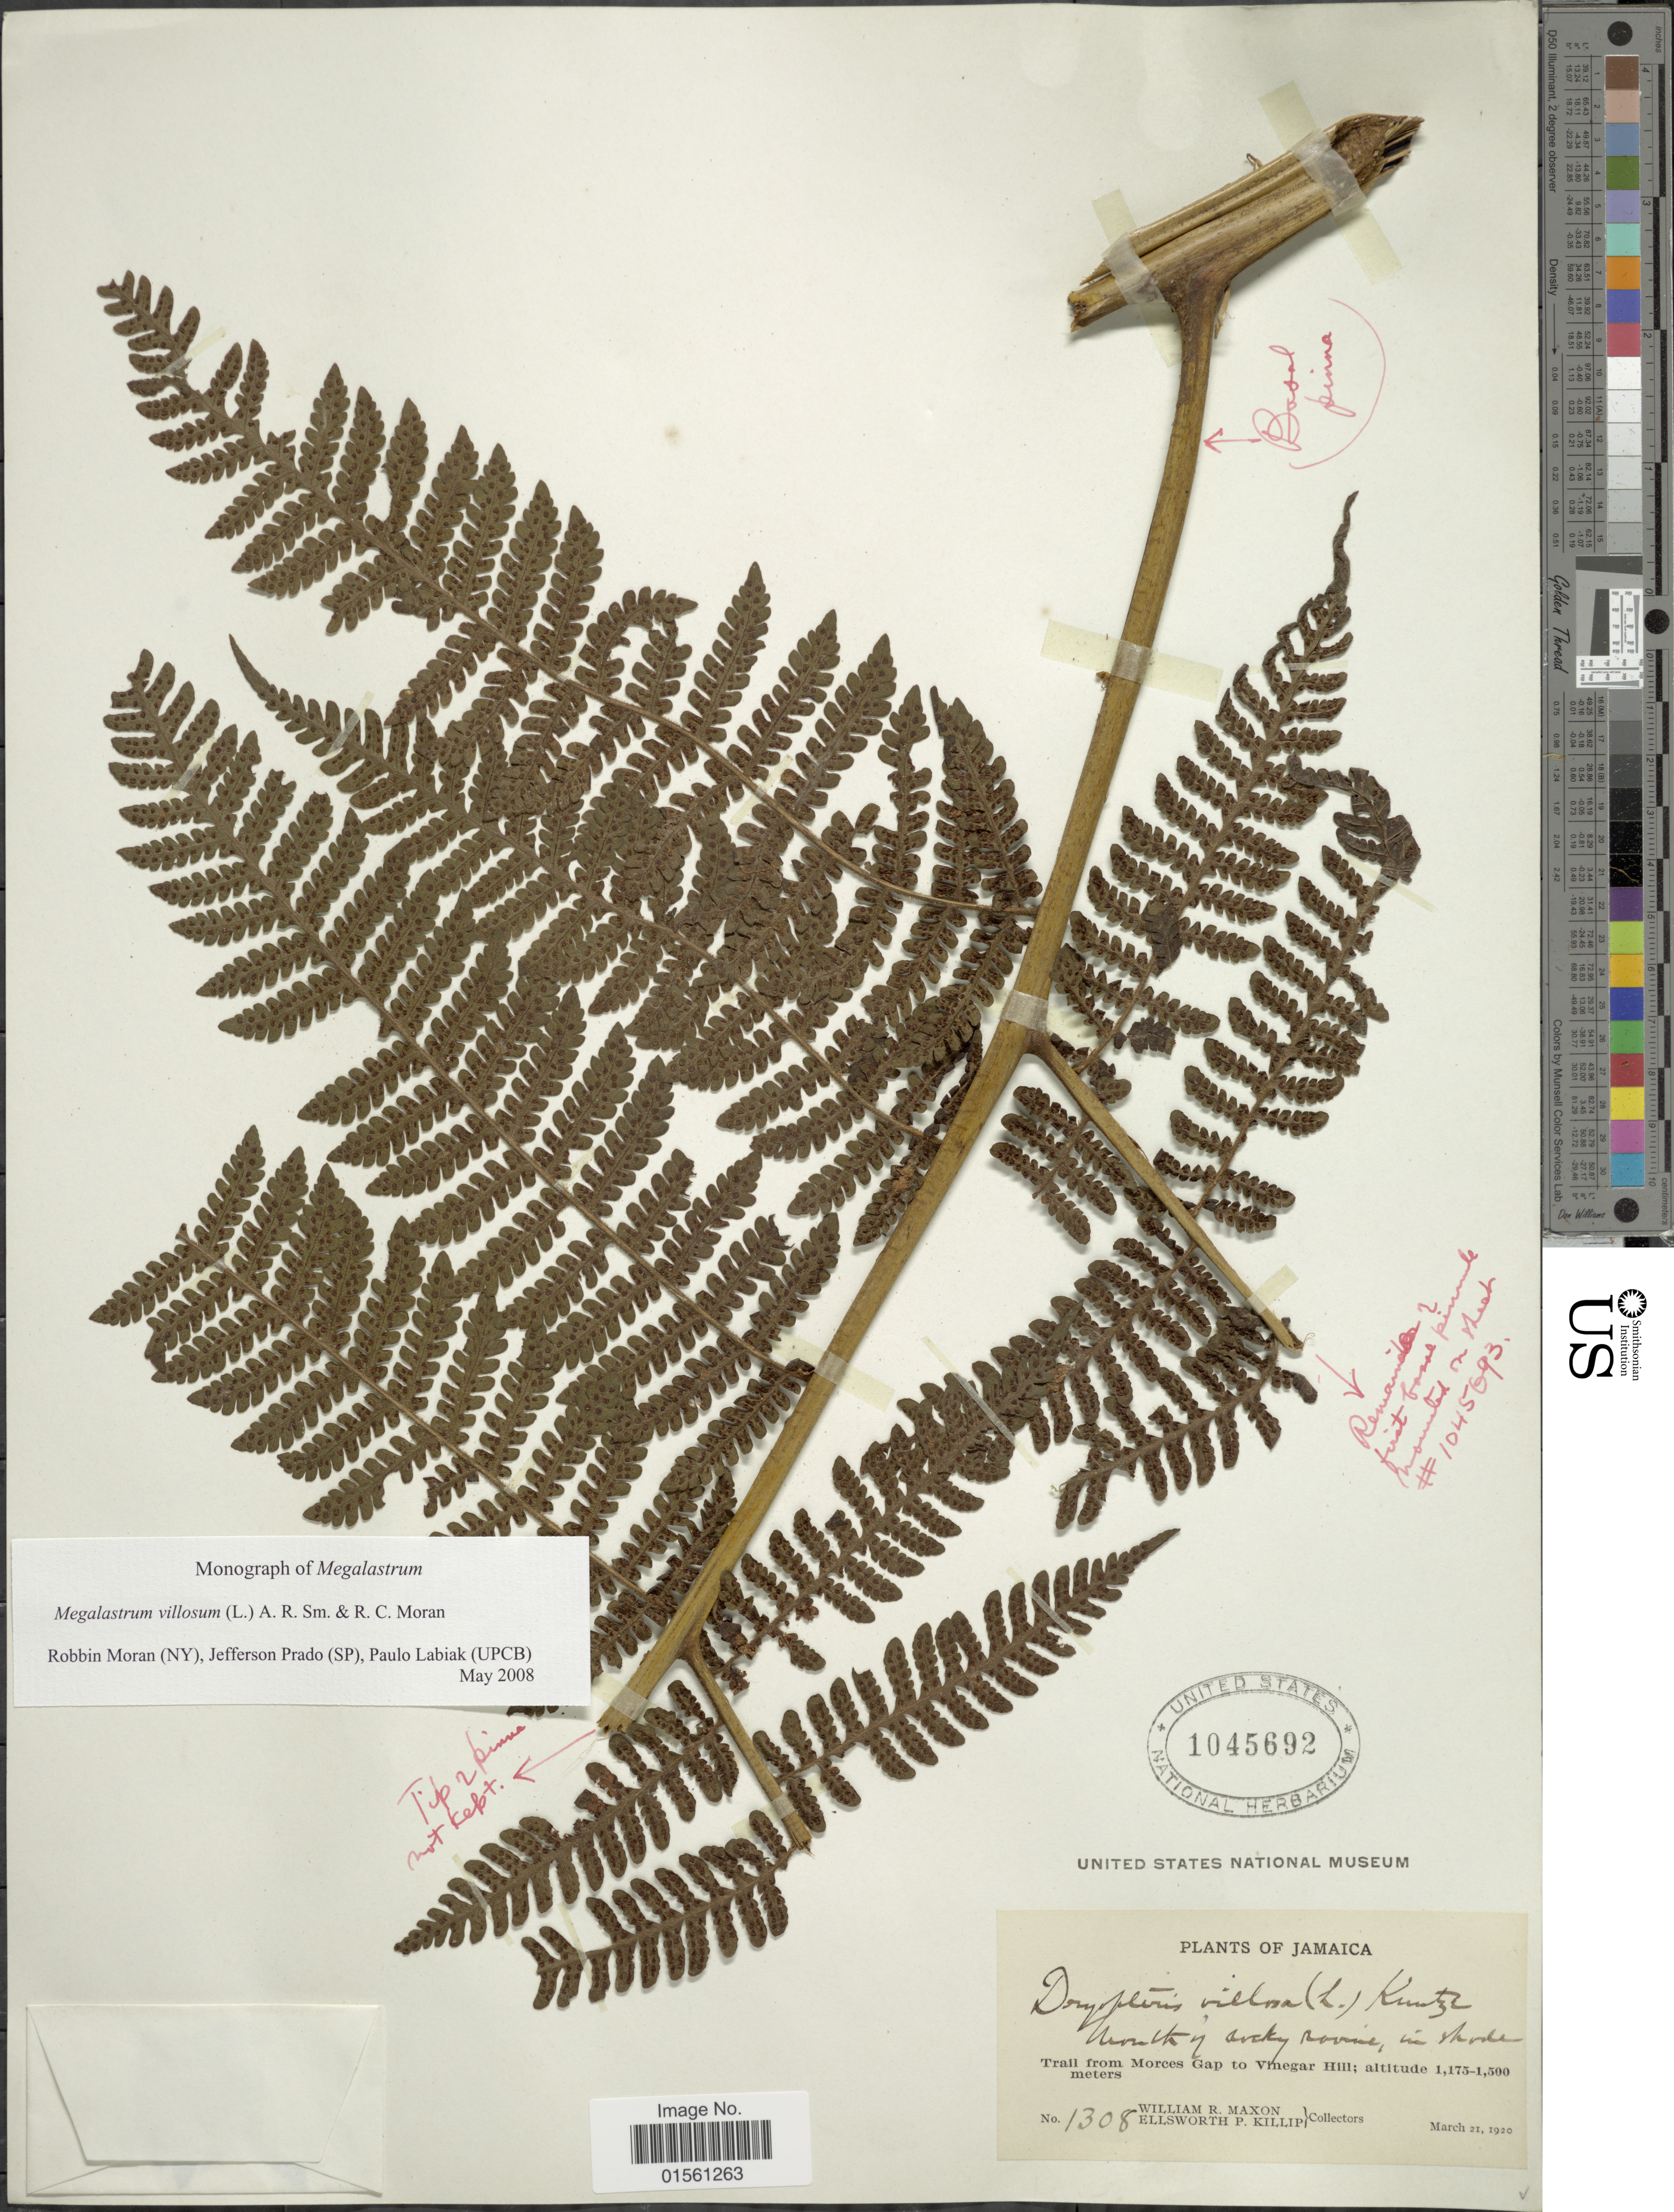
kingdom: Plantae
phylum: Tracheophyta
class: Polypodiopsida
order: Polypodiales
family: Dryopteridaceae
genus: Megalastrum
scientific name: Megalastrum villosum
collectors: W. R. Maxon & E. P. Killip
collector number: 1308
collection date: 1920-03-21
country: Jamaica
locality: Trail from Morges Gap to Vinegar Hill.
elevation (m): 1175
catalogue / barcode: US 1045692